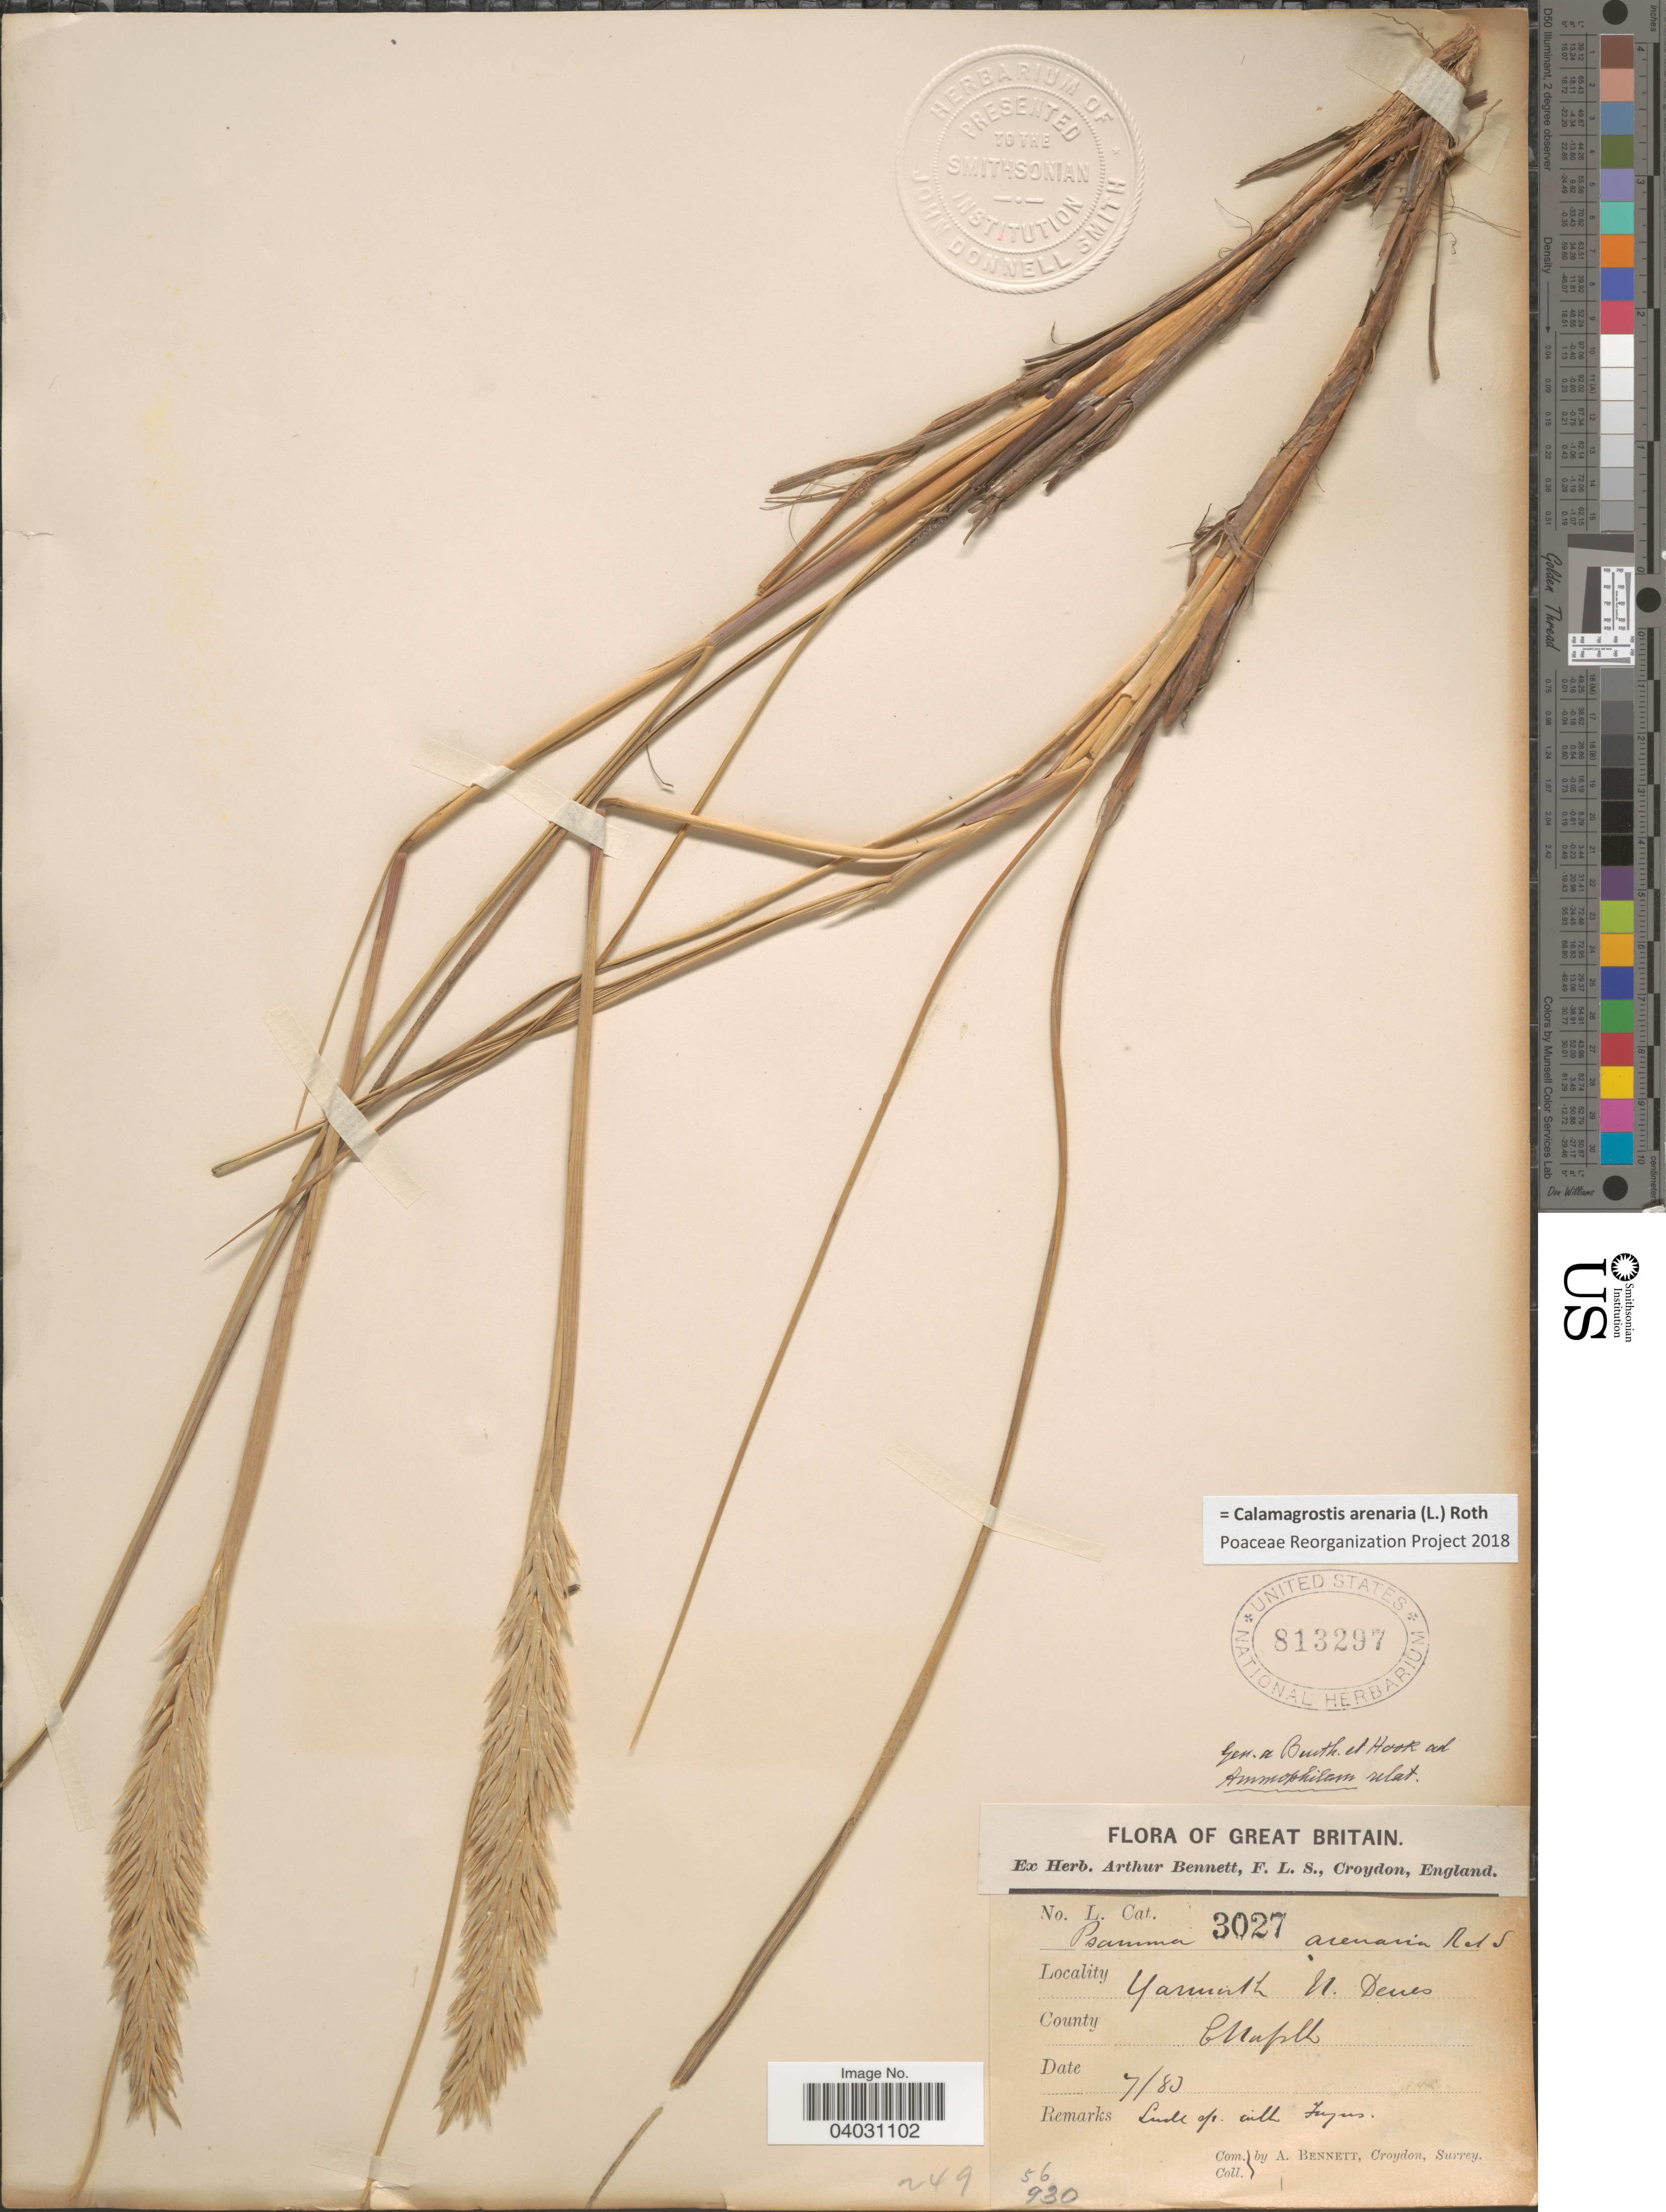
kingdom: Plantae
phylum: Tracheophyta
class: Liliopsida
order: Poales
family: Poaceae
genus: Calamagrostis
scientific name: Calamagrostis arenaria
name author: (L.) Roth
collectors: A. Bennett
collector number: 930*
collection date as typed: Transcribed d/m/y: /7/83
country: United Kingdom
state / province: England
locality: Great Britain. Yarmuth N. Denes. County Norfolk.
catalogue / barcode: US 813297